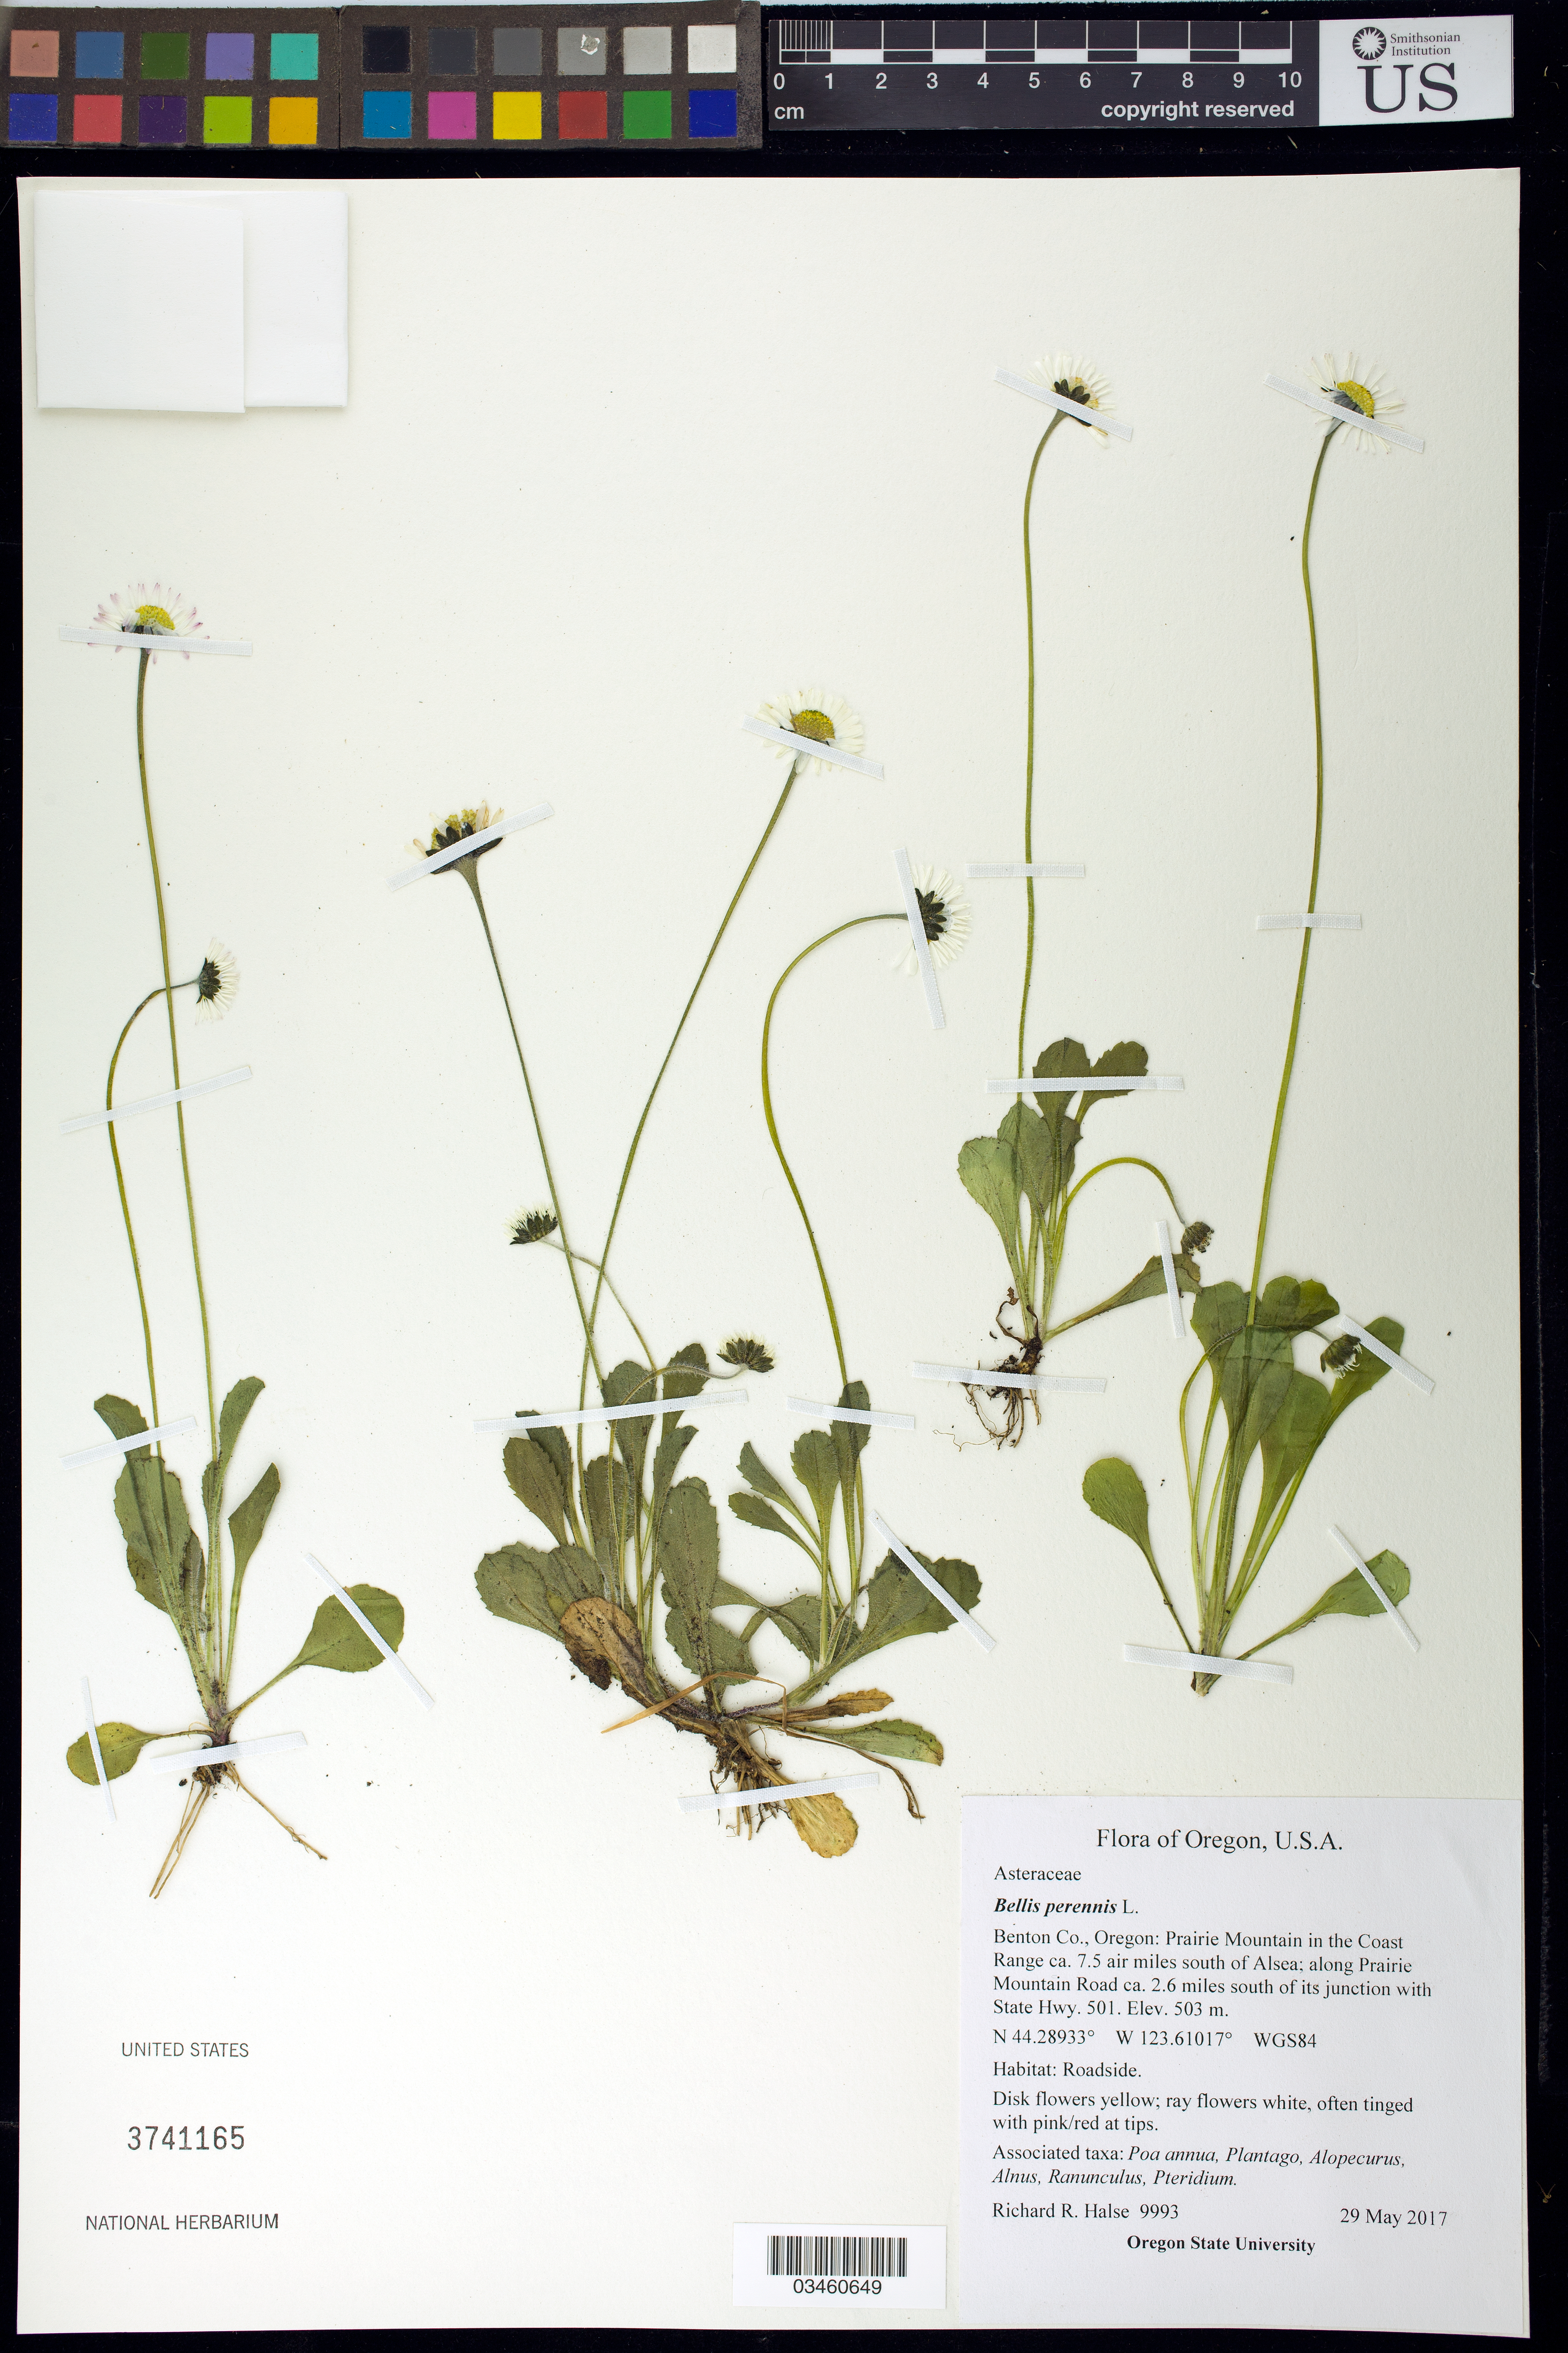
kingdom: Plantae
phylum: Tracheophyta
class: Magnoliopsida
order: Asterales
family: Asteraceae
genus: Bellis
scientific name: Bellis perennis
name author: L.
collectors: R. Halse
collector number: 9993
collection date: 2017-05-29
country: United States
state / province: Oregon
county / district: Benton County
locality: Benton Co., Oregon: Prairie Mountain in the Coast Range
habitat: Roadside.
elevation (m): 503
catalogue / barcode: US 3741165